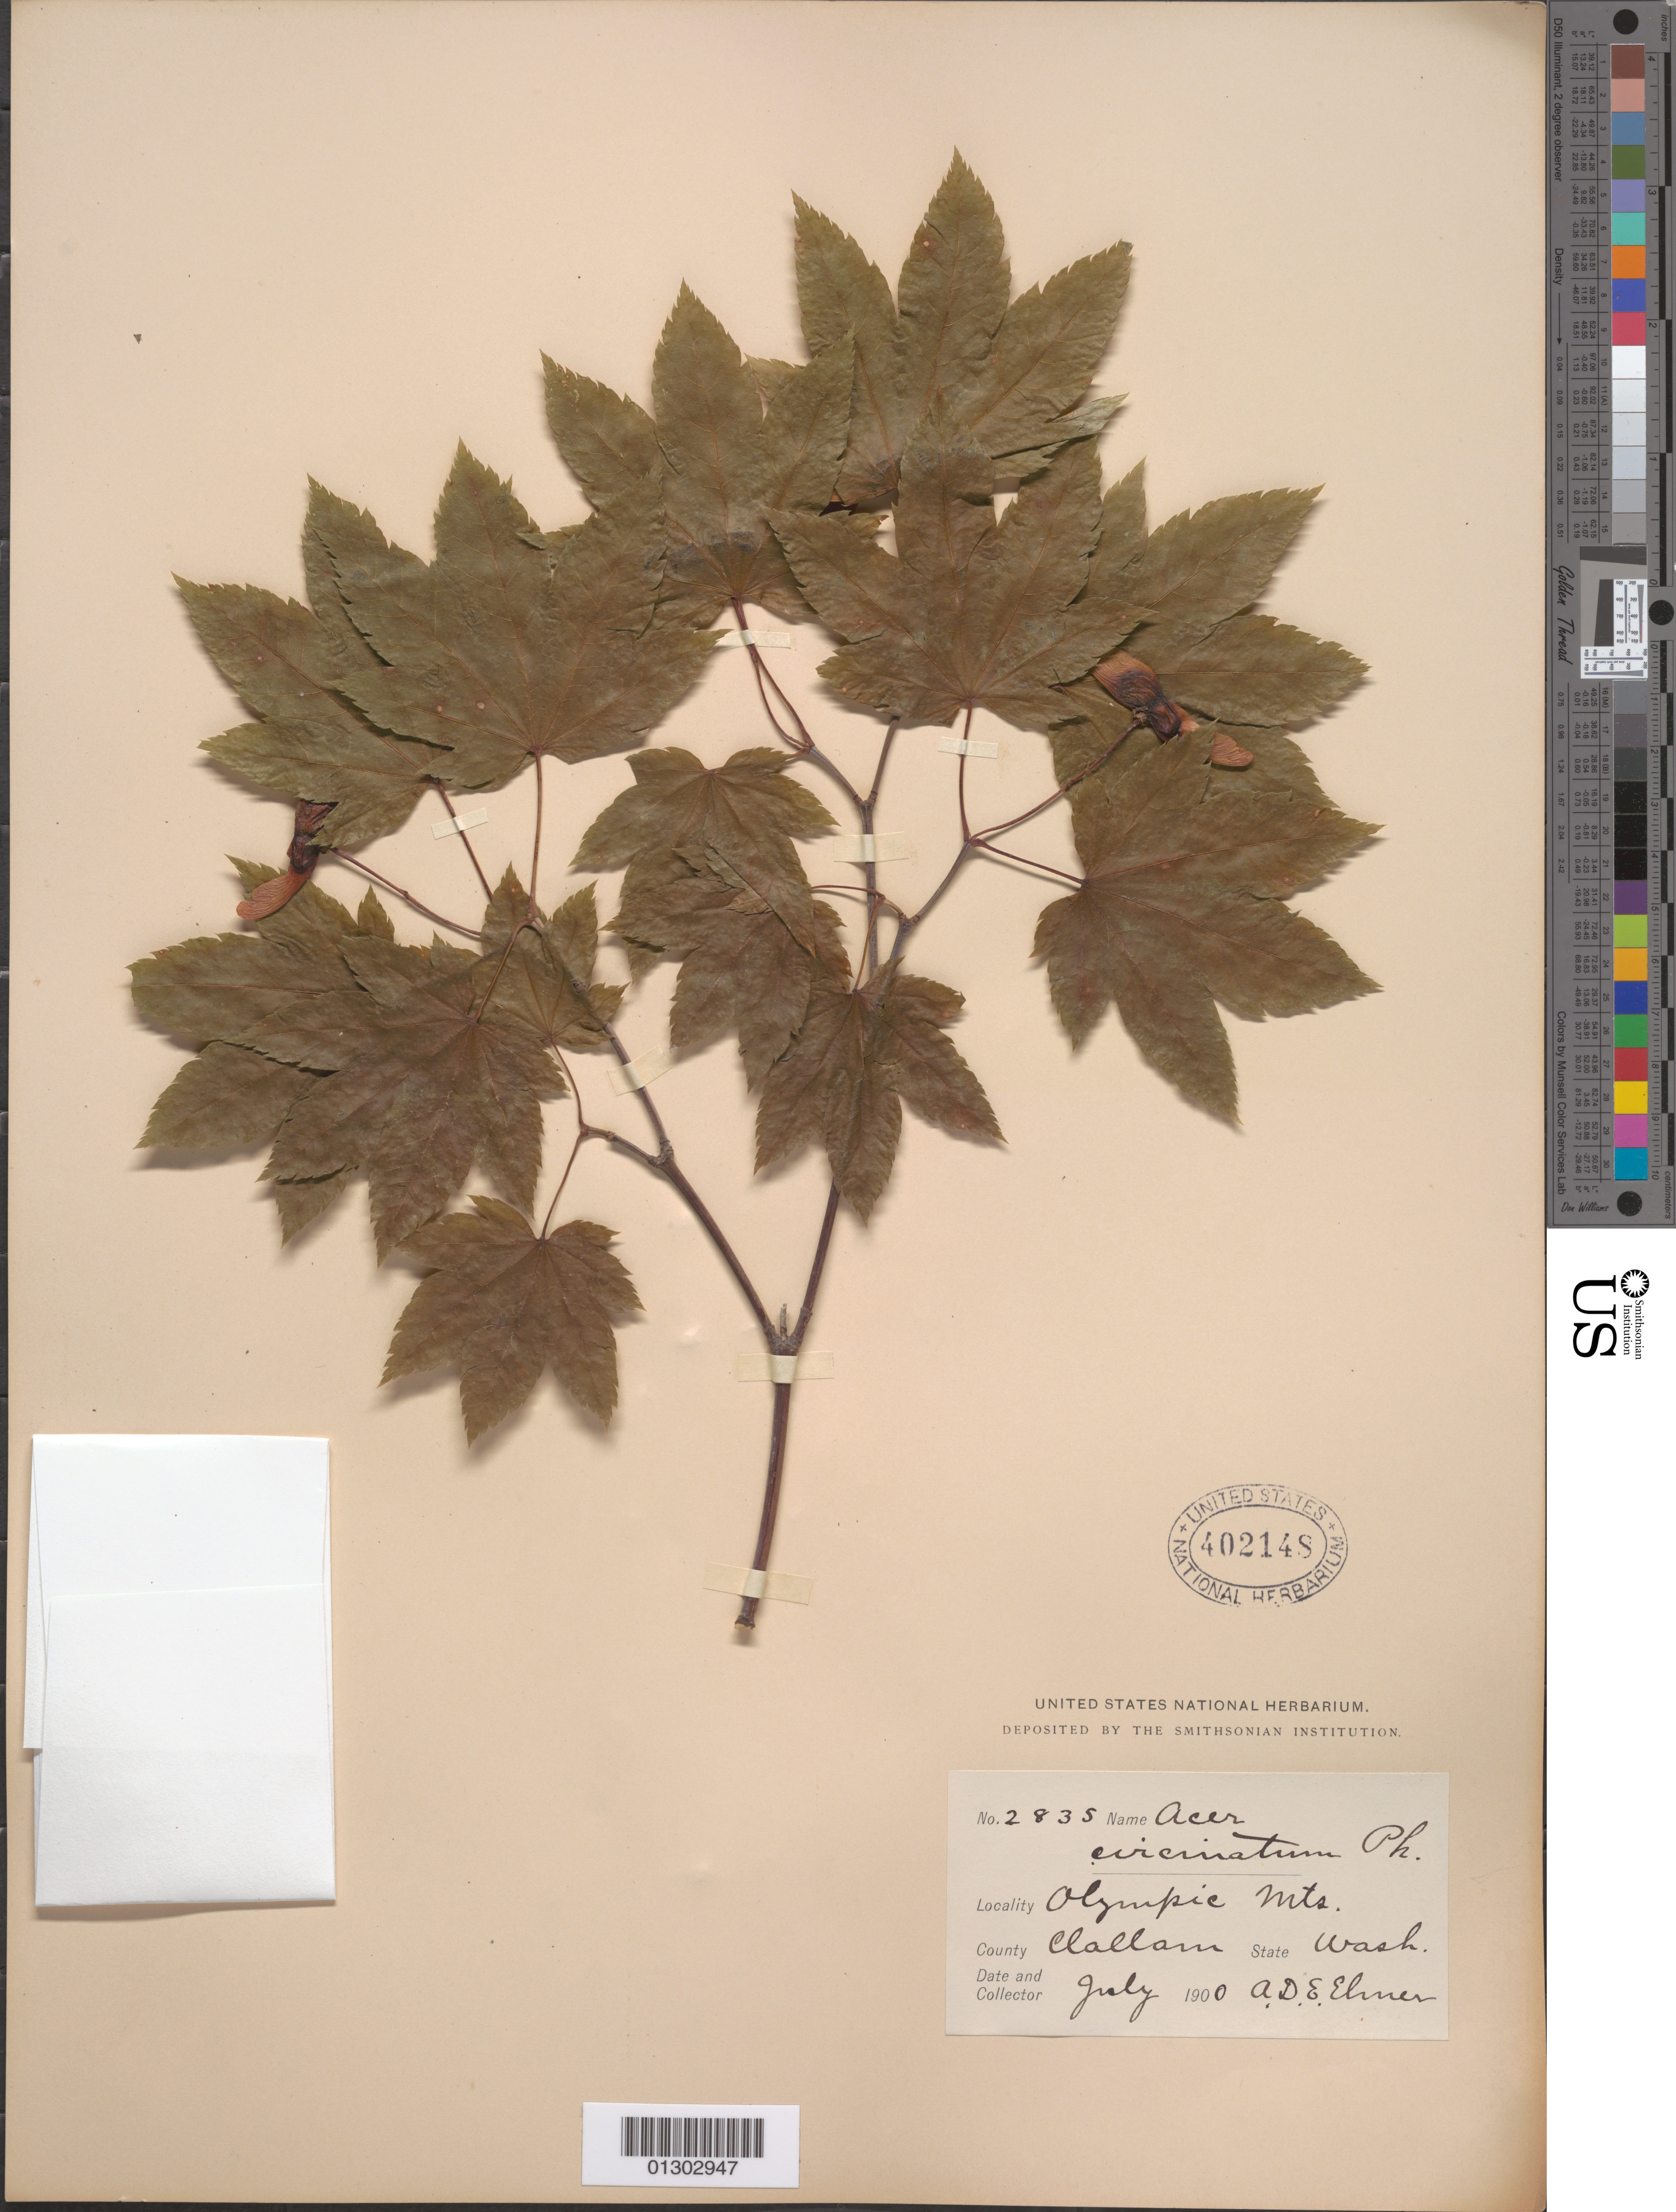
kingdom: Plantae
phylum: Tracheophyta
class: Magnoliopsida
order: Sapindales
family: Sapindaceae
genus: Acer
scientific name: Acer circinatum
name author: Pursh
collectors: A. D. E. Elmer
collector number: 2835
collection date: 1900-07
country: United States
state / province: Washington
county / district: Clallam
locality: Clallam County, Olympic Mts.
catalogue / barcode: US 402148